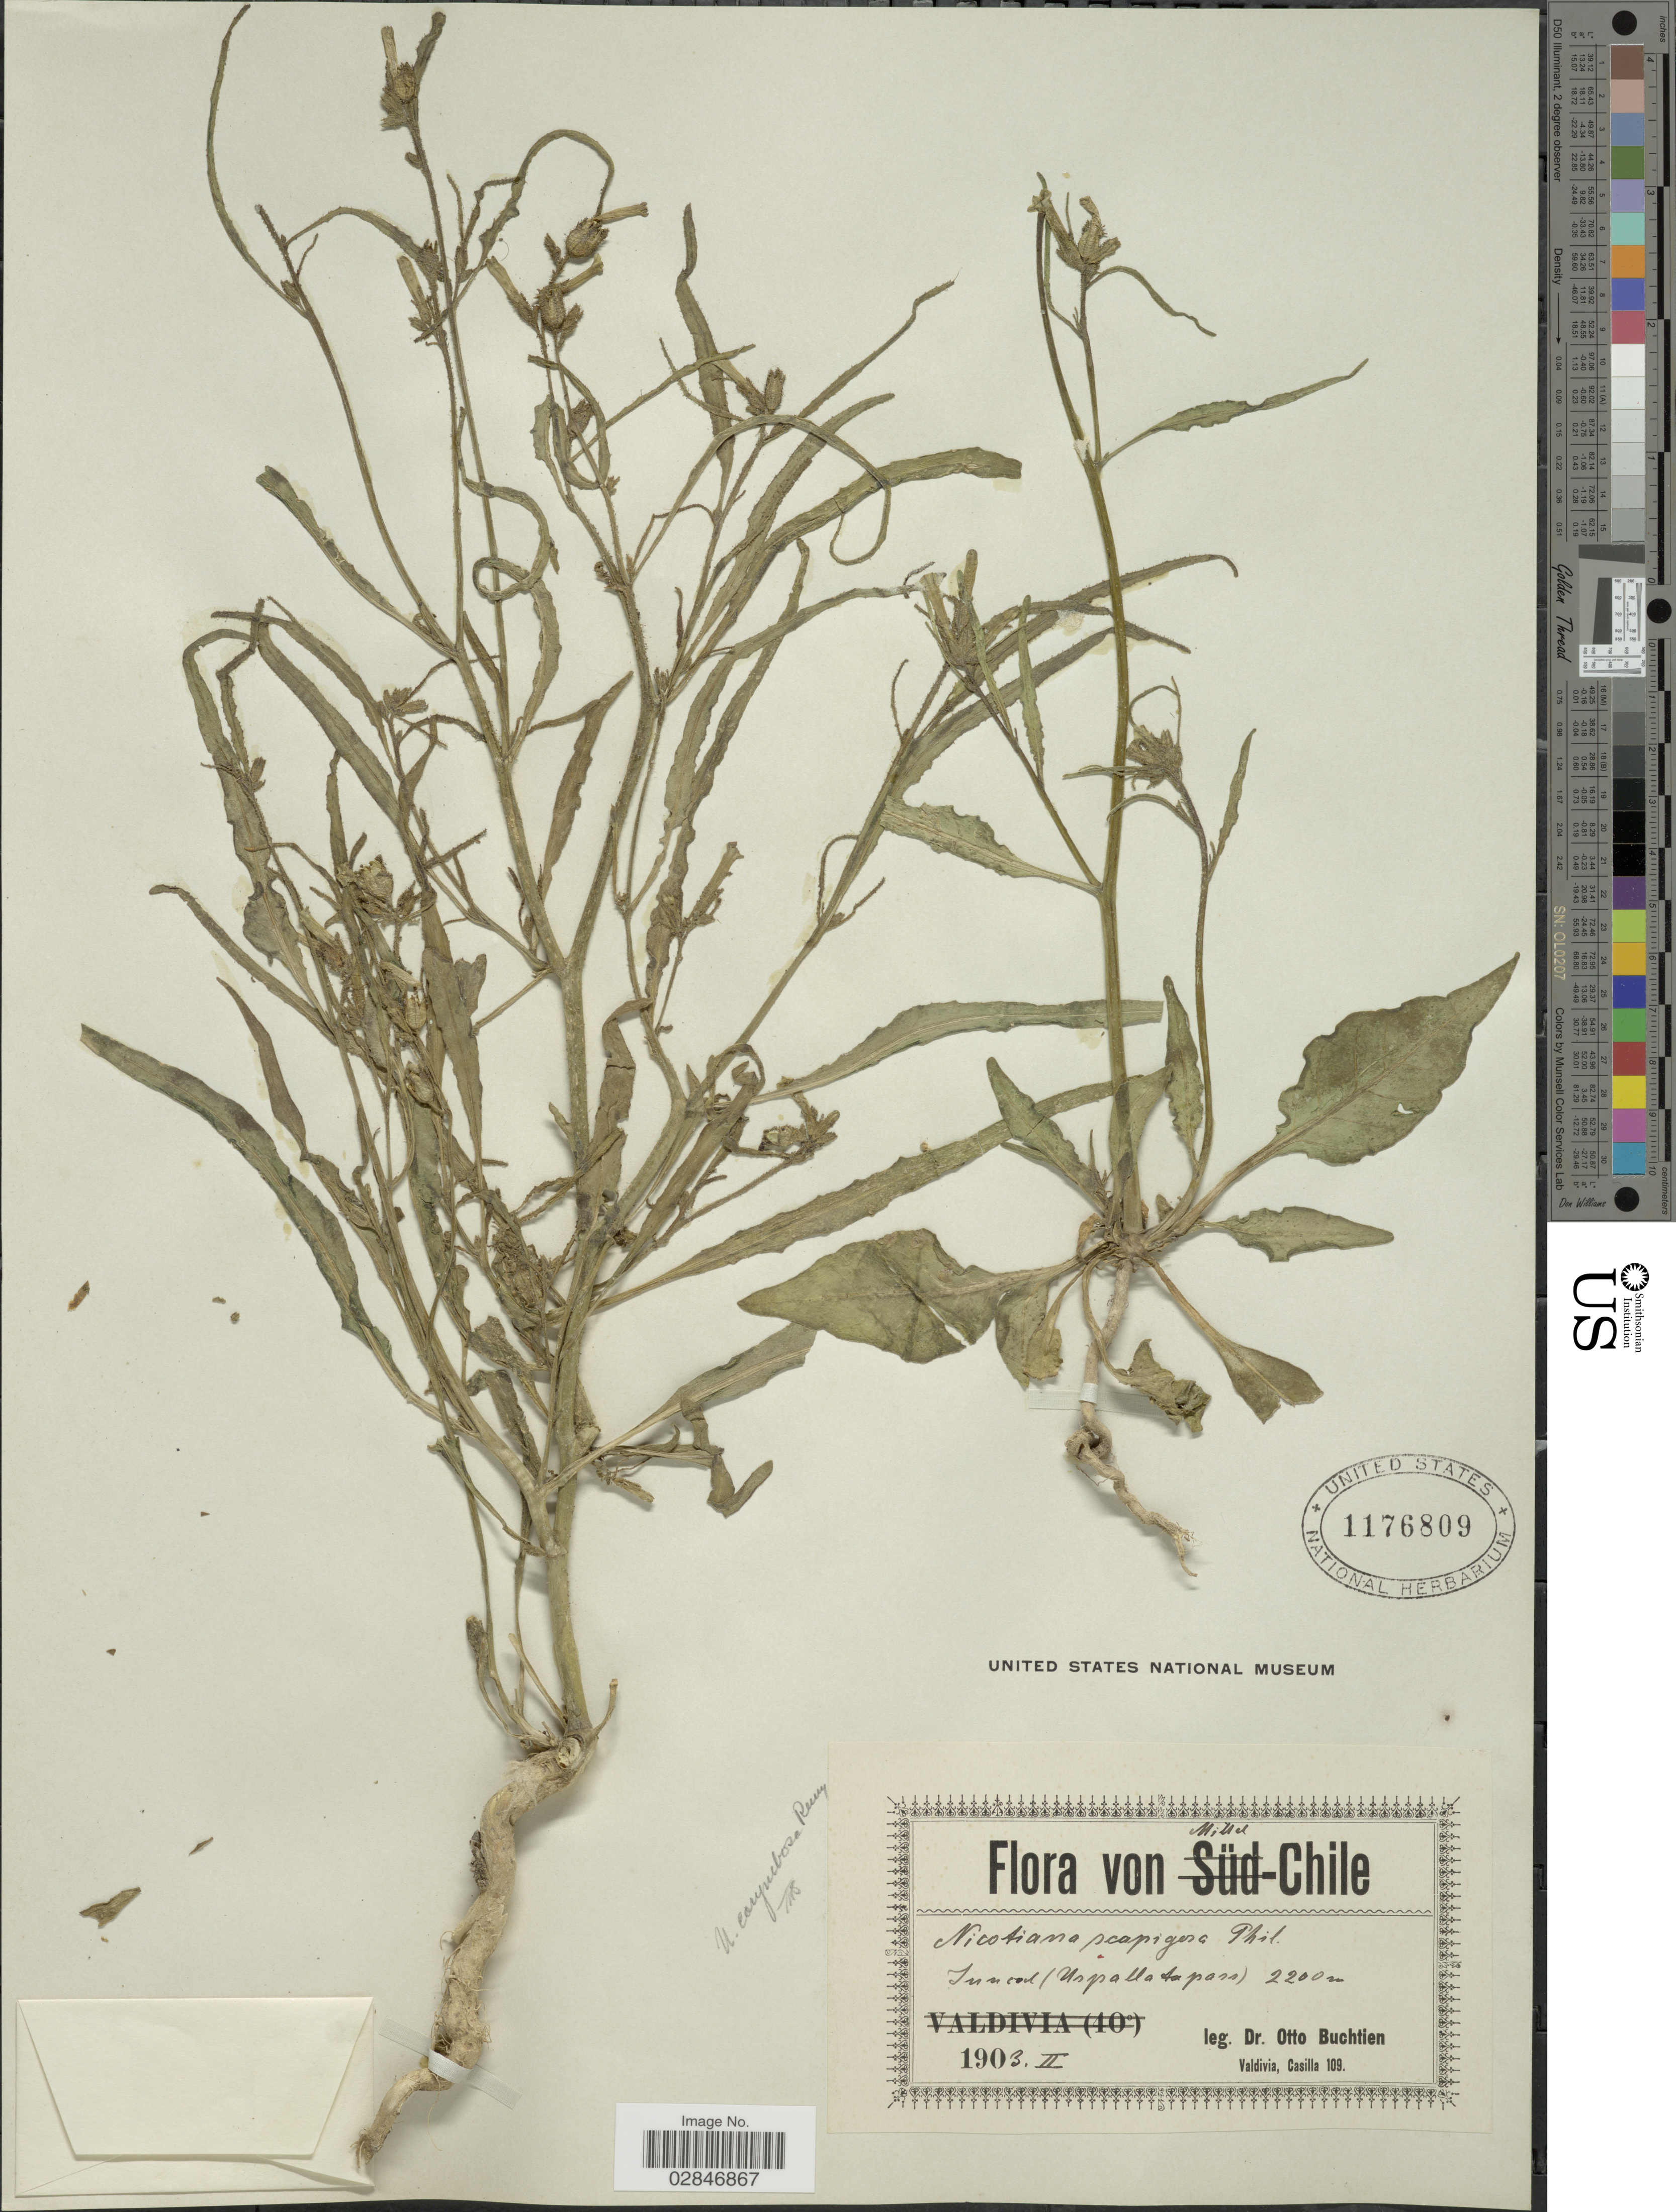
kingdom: Plantae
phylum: Tracheophyta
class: Magnoliopsida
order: Solanales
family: Solanaceae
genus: Nicotiana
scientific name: Nicotiana corymbosa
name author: J. Rémy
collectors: O. Buchtien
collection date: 1903-02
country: Chile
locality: Mittel - Chile, Juncal (Uspallata pass).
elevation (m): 2200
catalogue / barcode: US 1176809